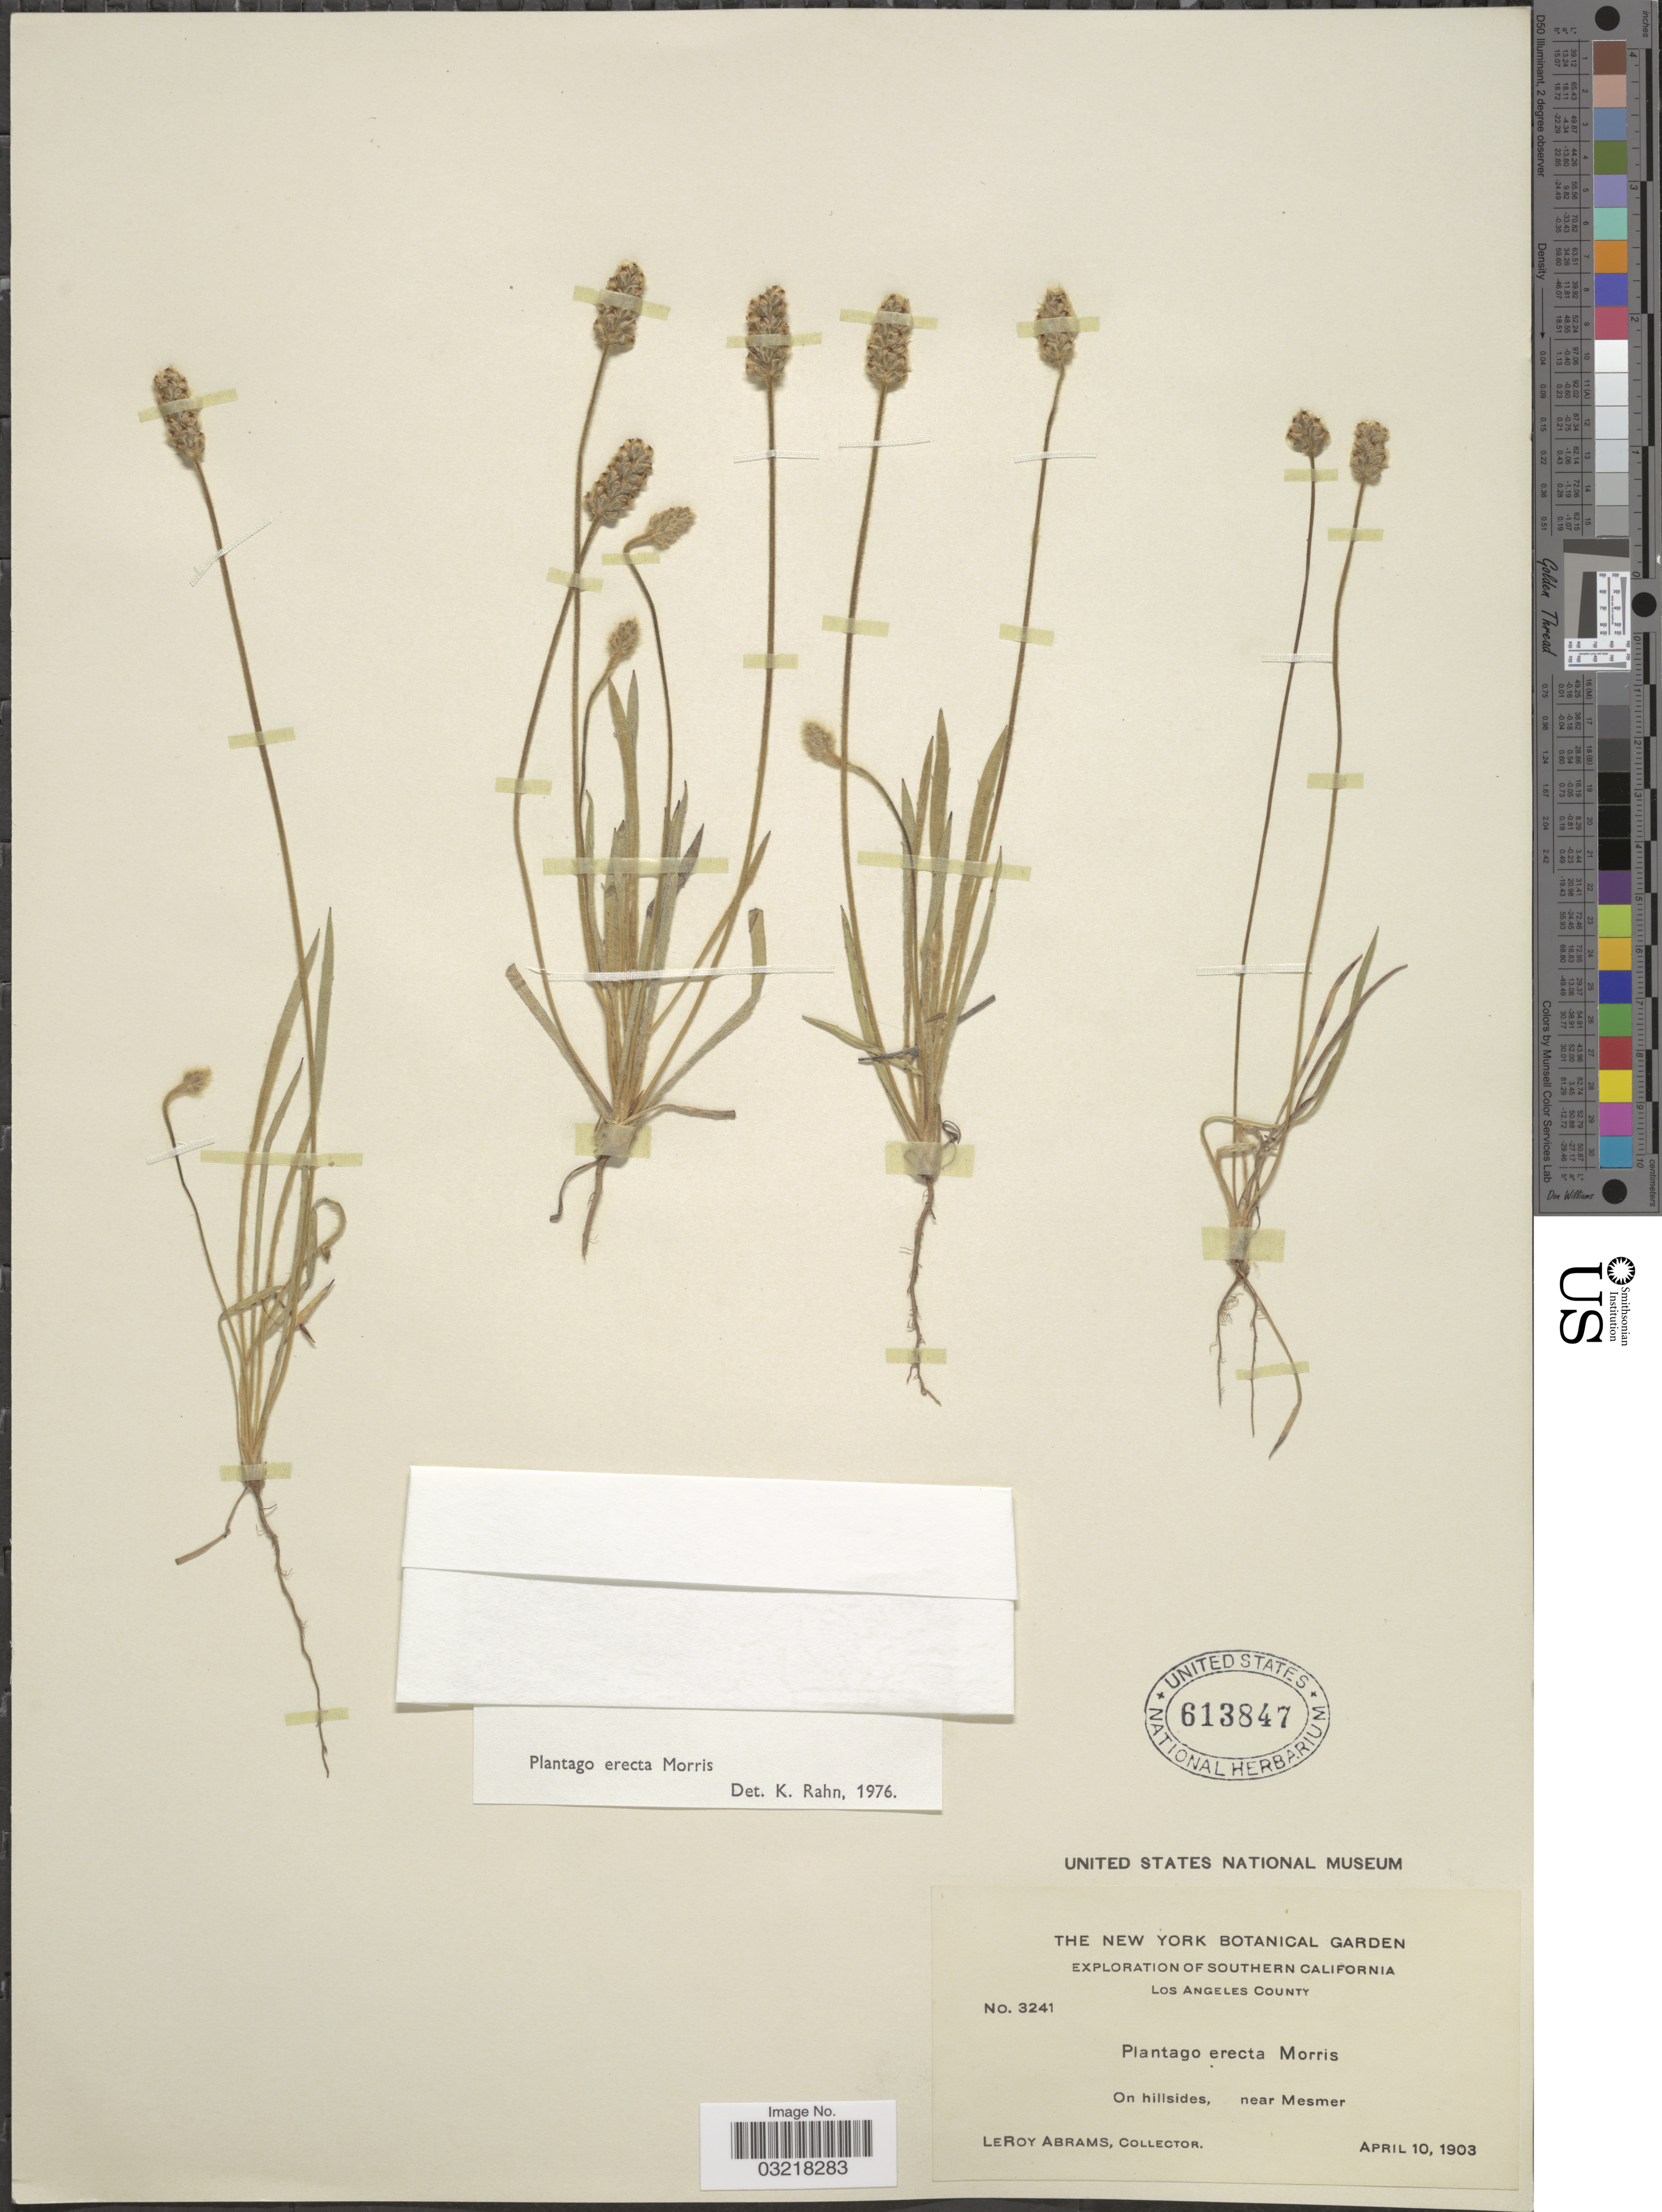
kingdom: Plantae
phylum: Tracheophyta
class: Magnoliopsida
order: Lamiales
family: Plantaginaceae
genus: Plantago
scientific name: Plantago erecta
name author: Morris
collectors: L. Abrams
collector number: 3241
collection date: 1903-04-10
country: United States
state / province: California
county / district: Los Angeles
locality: Southern California. Los Angeles County. On hillsides, near Mesmer.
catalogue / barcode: US 613847